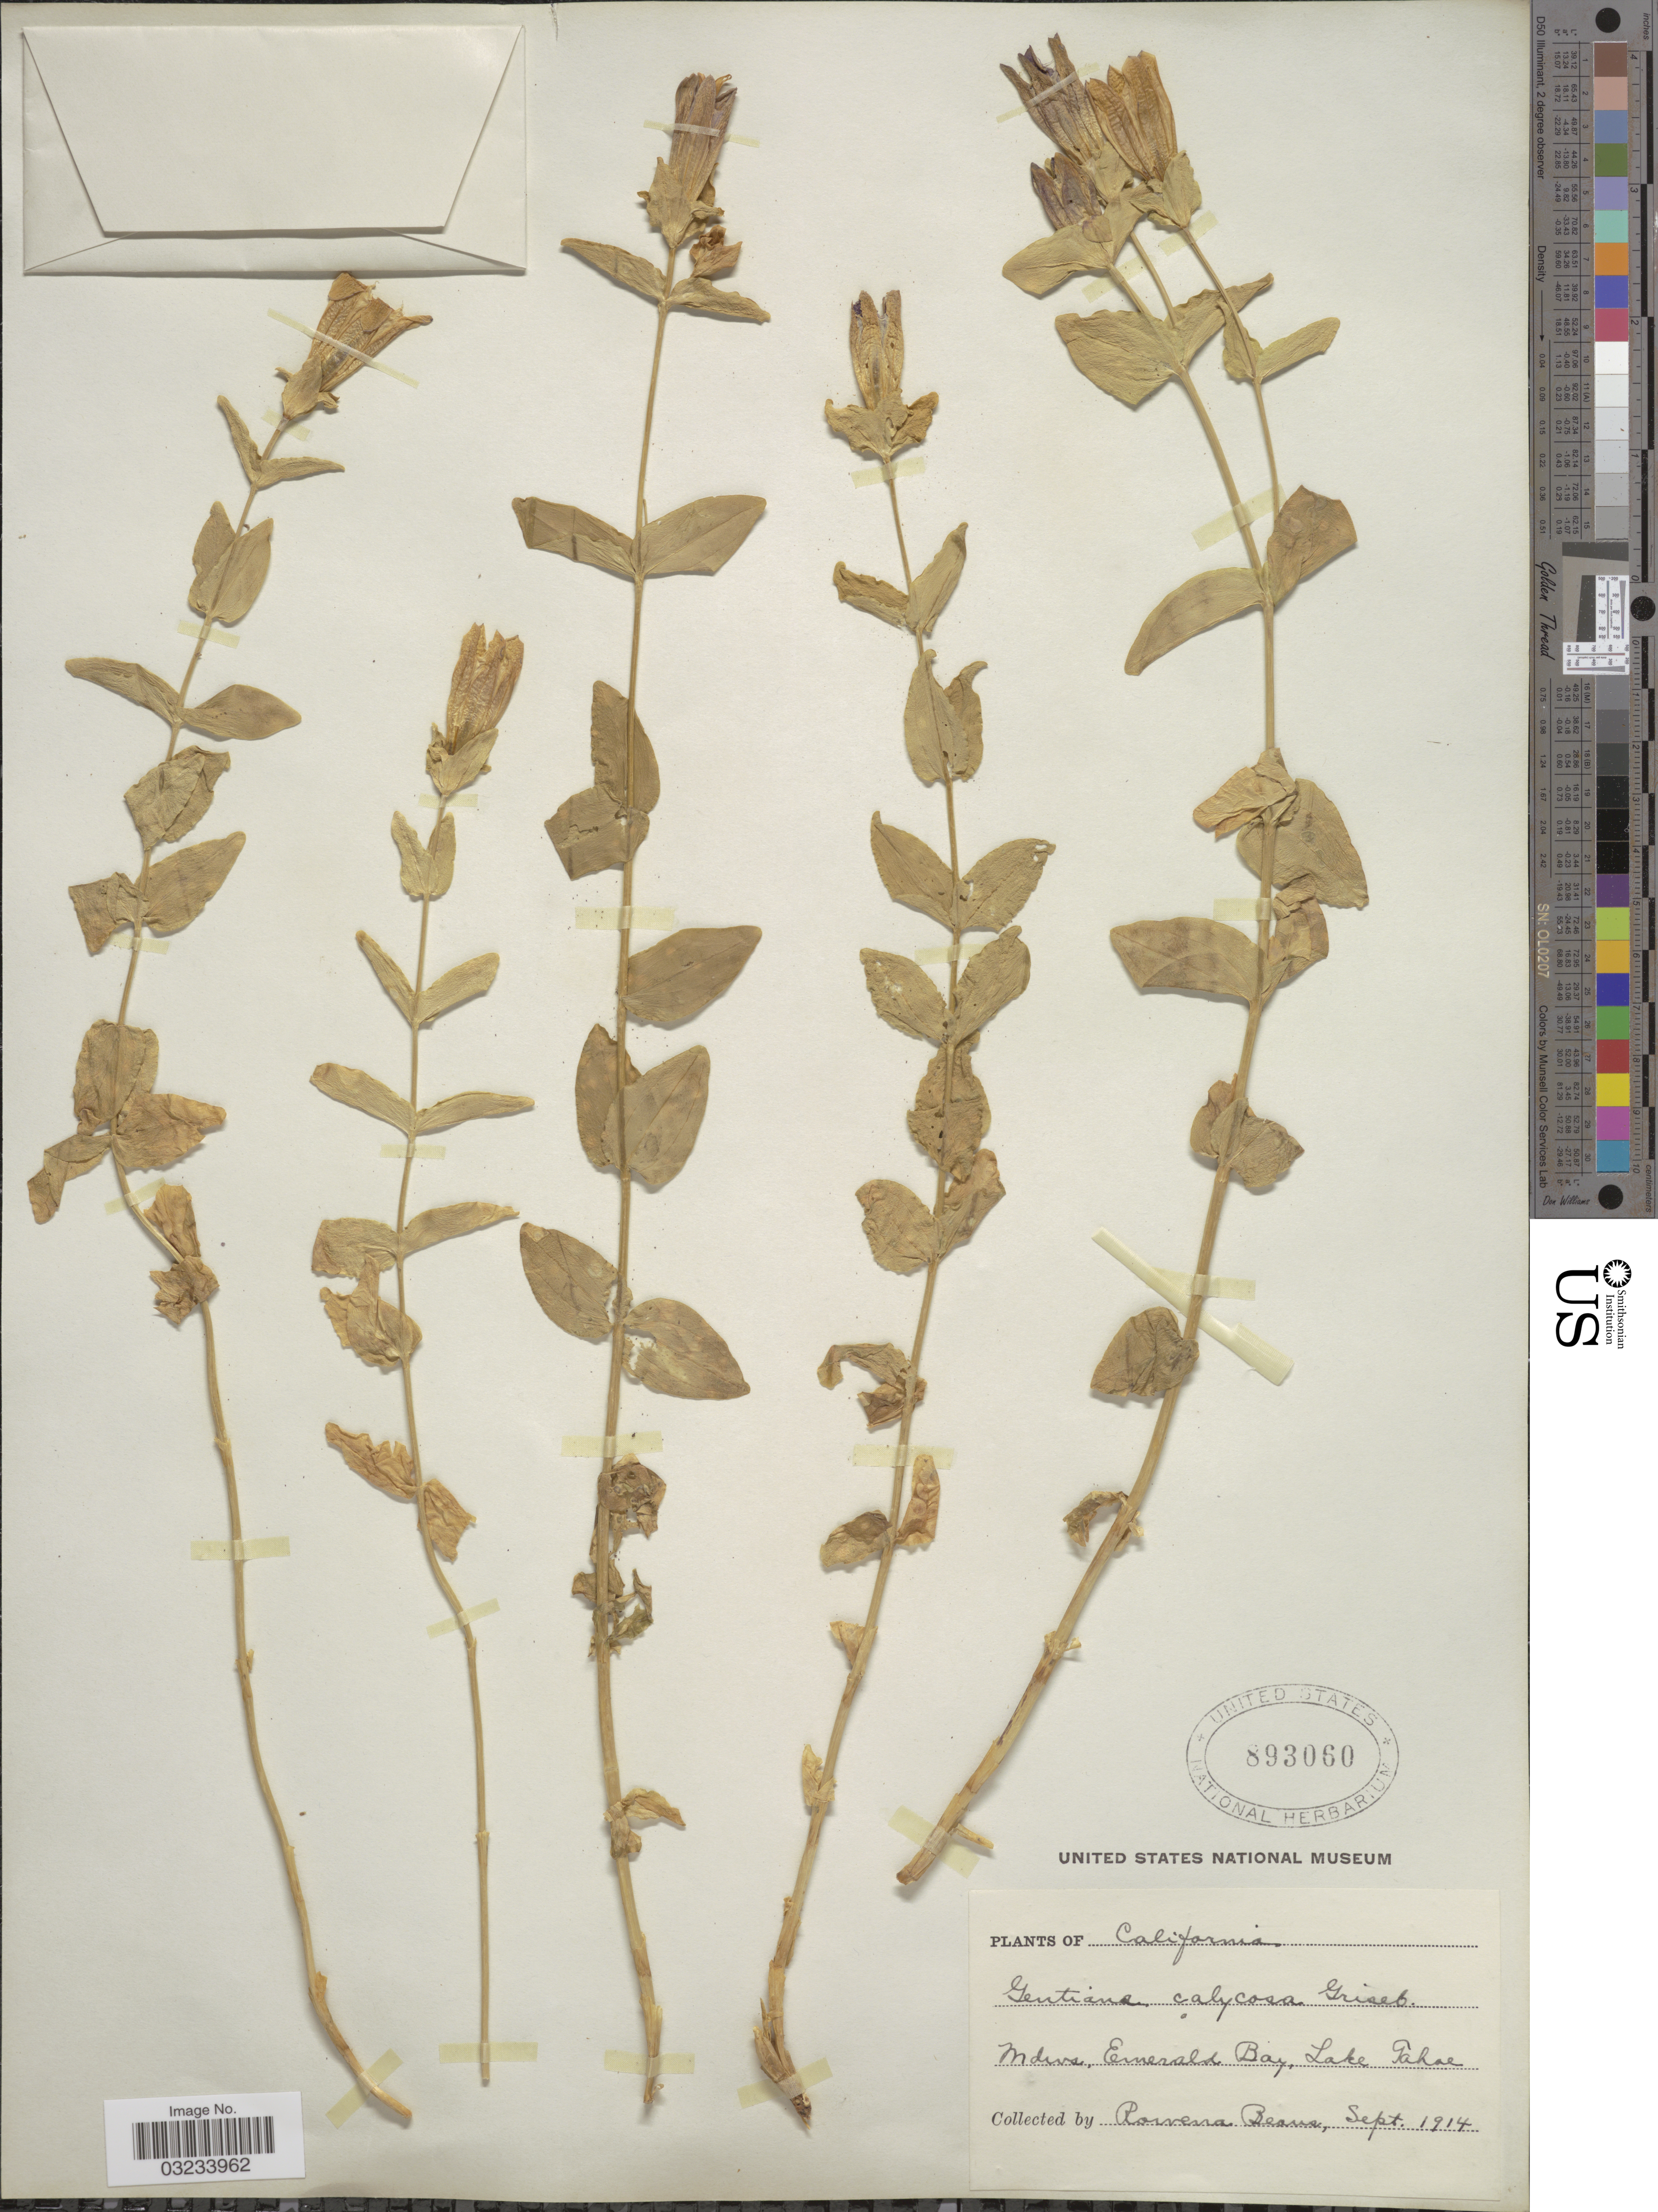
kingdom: Plantae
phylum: Tracheophyta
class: Magnoliopsida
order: Gentianales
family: Gentianaceae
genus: Gentiana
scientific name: Gentiana calycosa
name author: Griseb.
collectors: R. Beans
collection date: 1914-09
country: United States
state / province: California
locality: Mdws, Emerald Bay, Lake Tahoe.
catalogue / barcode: US 893060